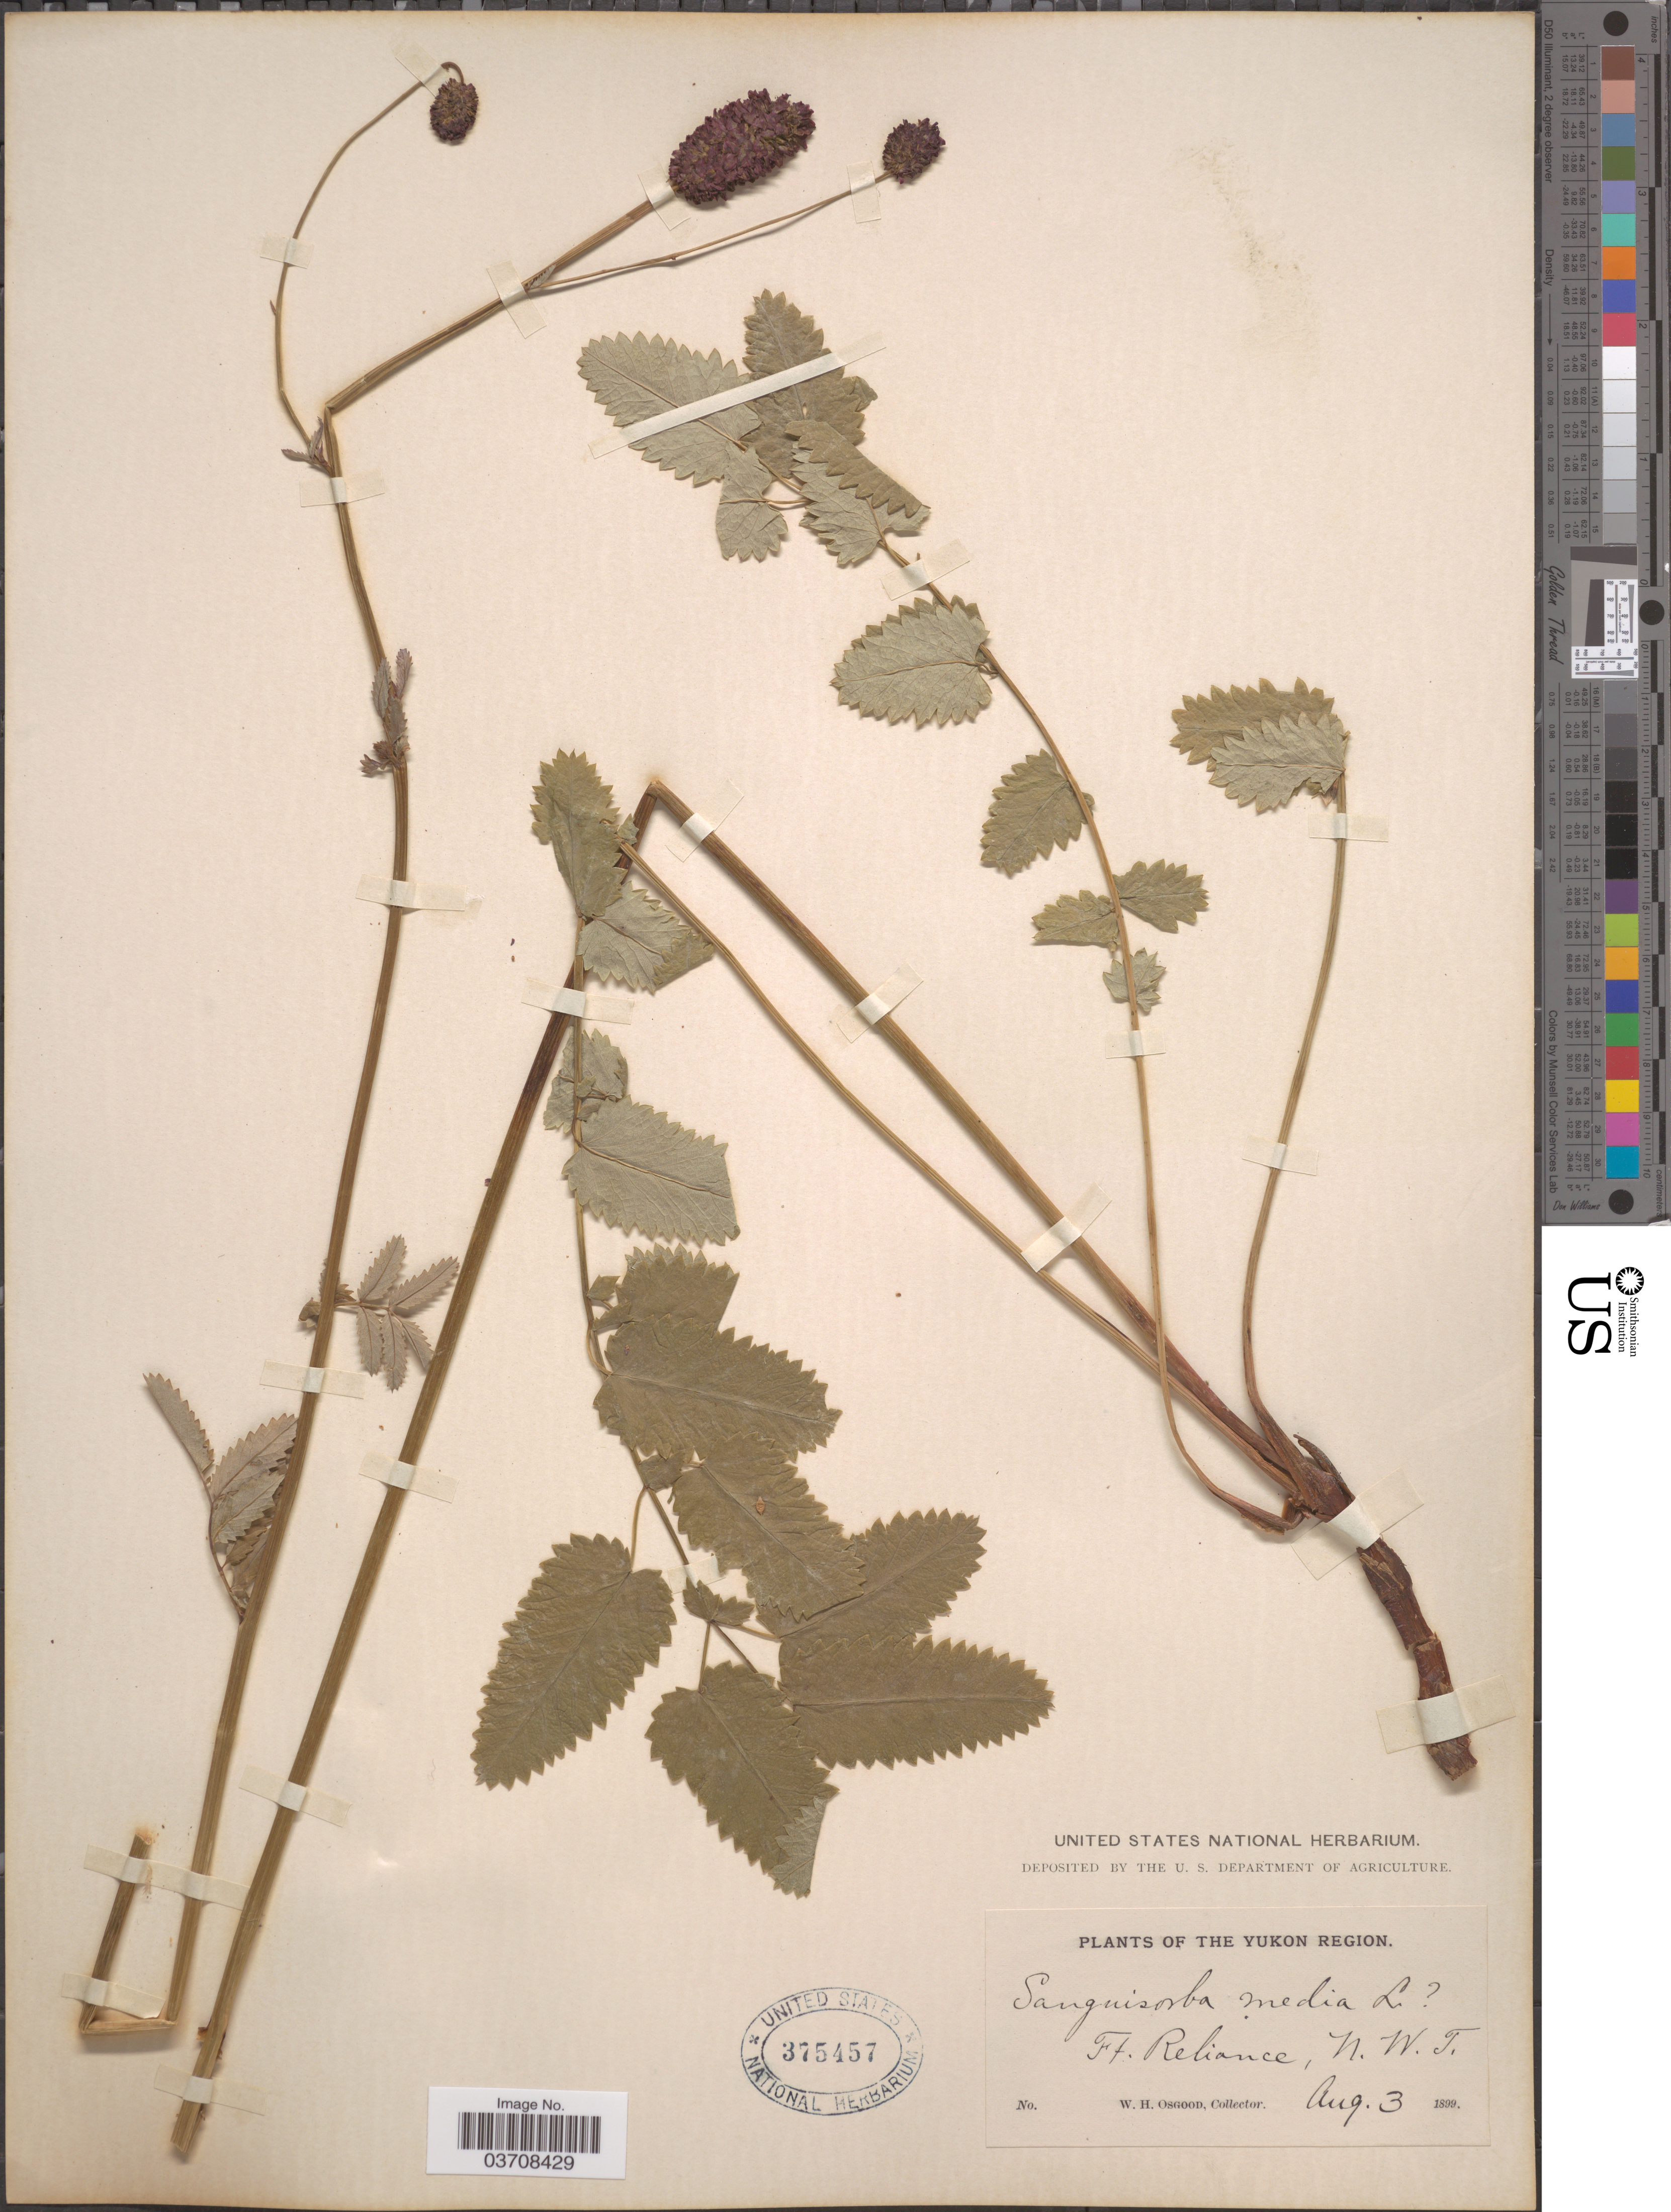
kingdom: Plantae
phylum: Tracheophyta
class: Magnoliopsida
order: Rosales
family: Rosaceae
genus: Sanguisorba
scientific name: Sanguisorba officinalis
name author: L.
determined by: Strong, Mark T., (BOT), Smithsonian Institution - National Museum of Natural History (UNITED STATES)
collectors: W. Osgood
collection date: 1899-08-03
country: Canada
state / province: Northwest Territories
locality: Yukon Region. Ft. Reliance.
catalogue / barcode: US 375457